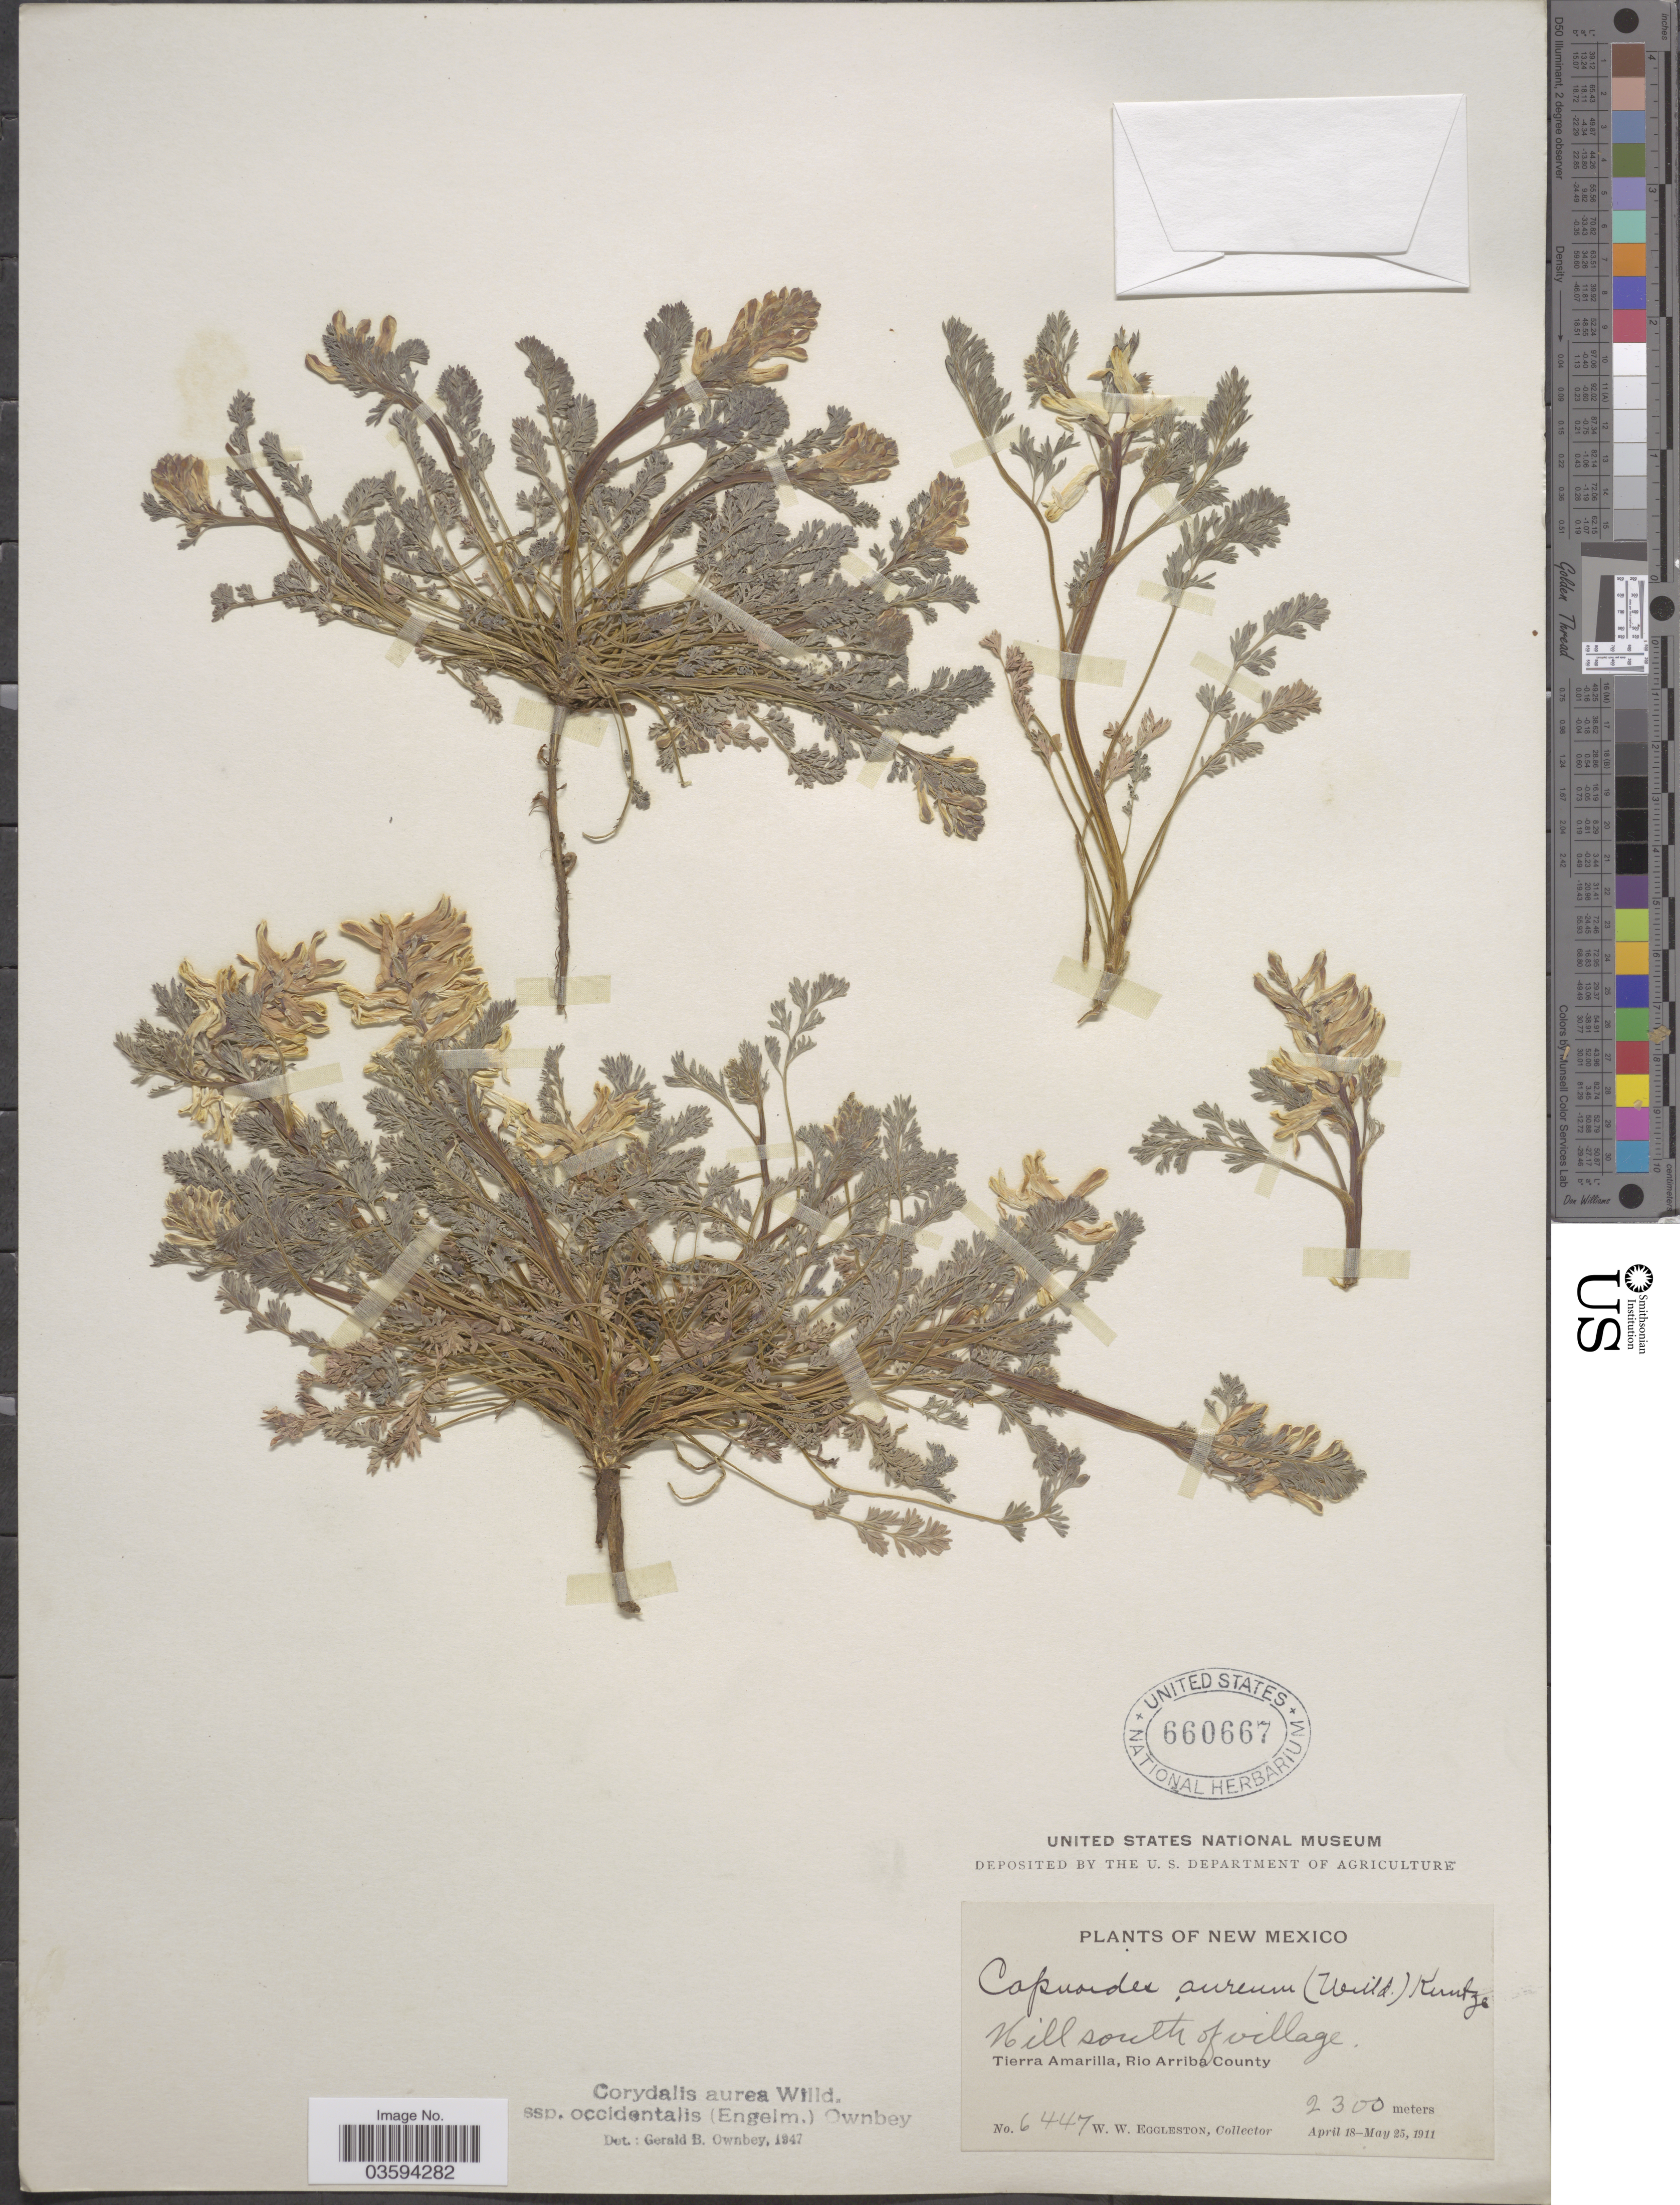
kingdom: Plantae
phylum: Tracheophyta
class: Magnoliopsida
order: Ranunculales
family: Papaveraceae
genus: Corydalis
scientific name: Corydalis aurea subsp. occidentalis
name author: Willd.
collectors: W. W. Eggleston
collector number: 6447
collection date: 1911-04-18/1911-05-25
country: United States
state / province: New Mexico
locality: Hill south of village. Tierra Amarilla, Rio Arriba County.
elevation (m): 2300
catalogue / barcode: US 660667